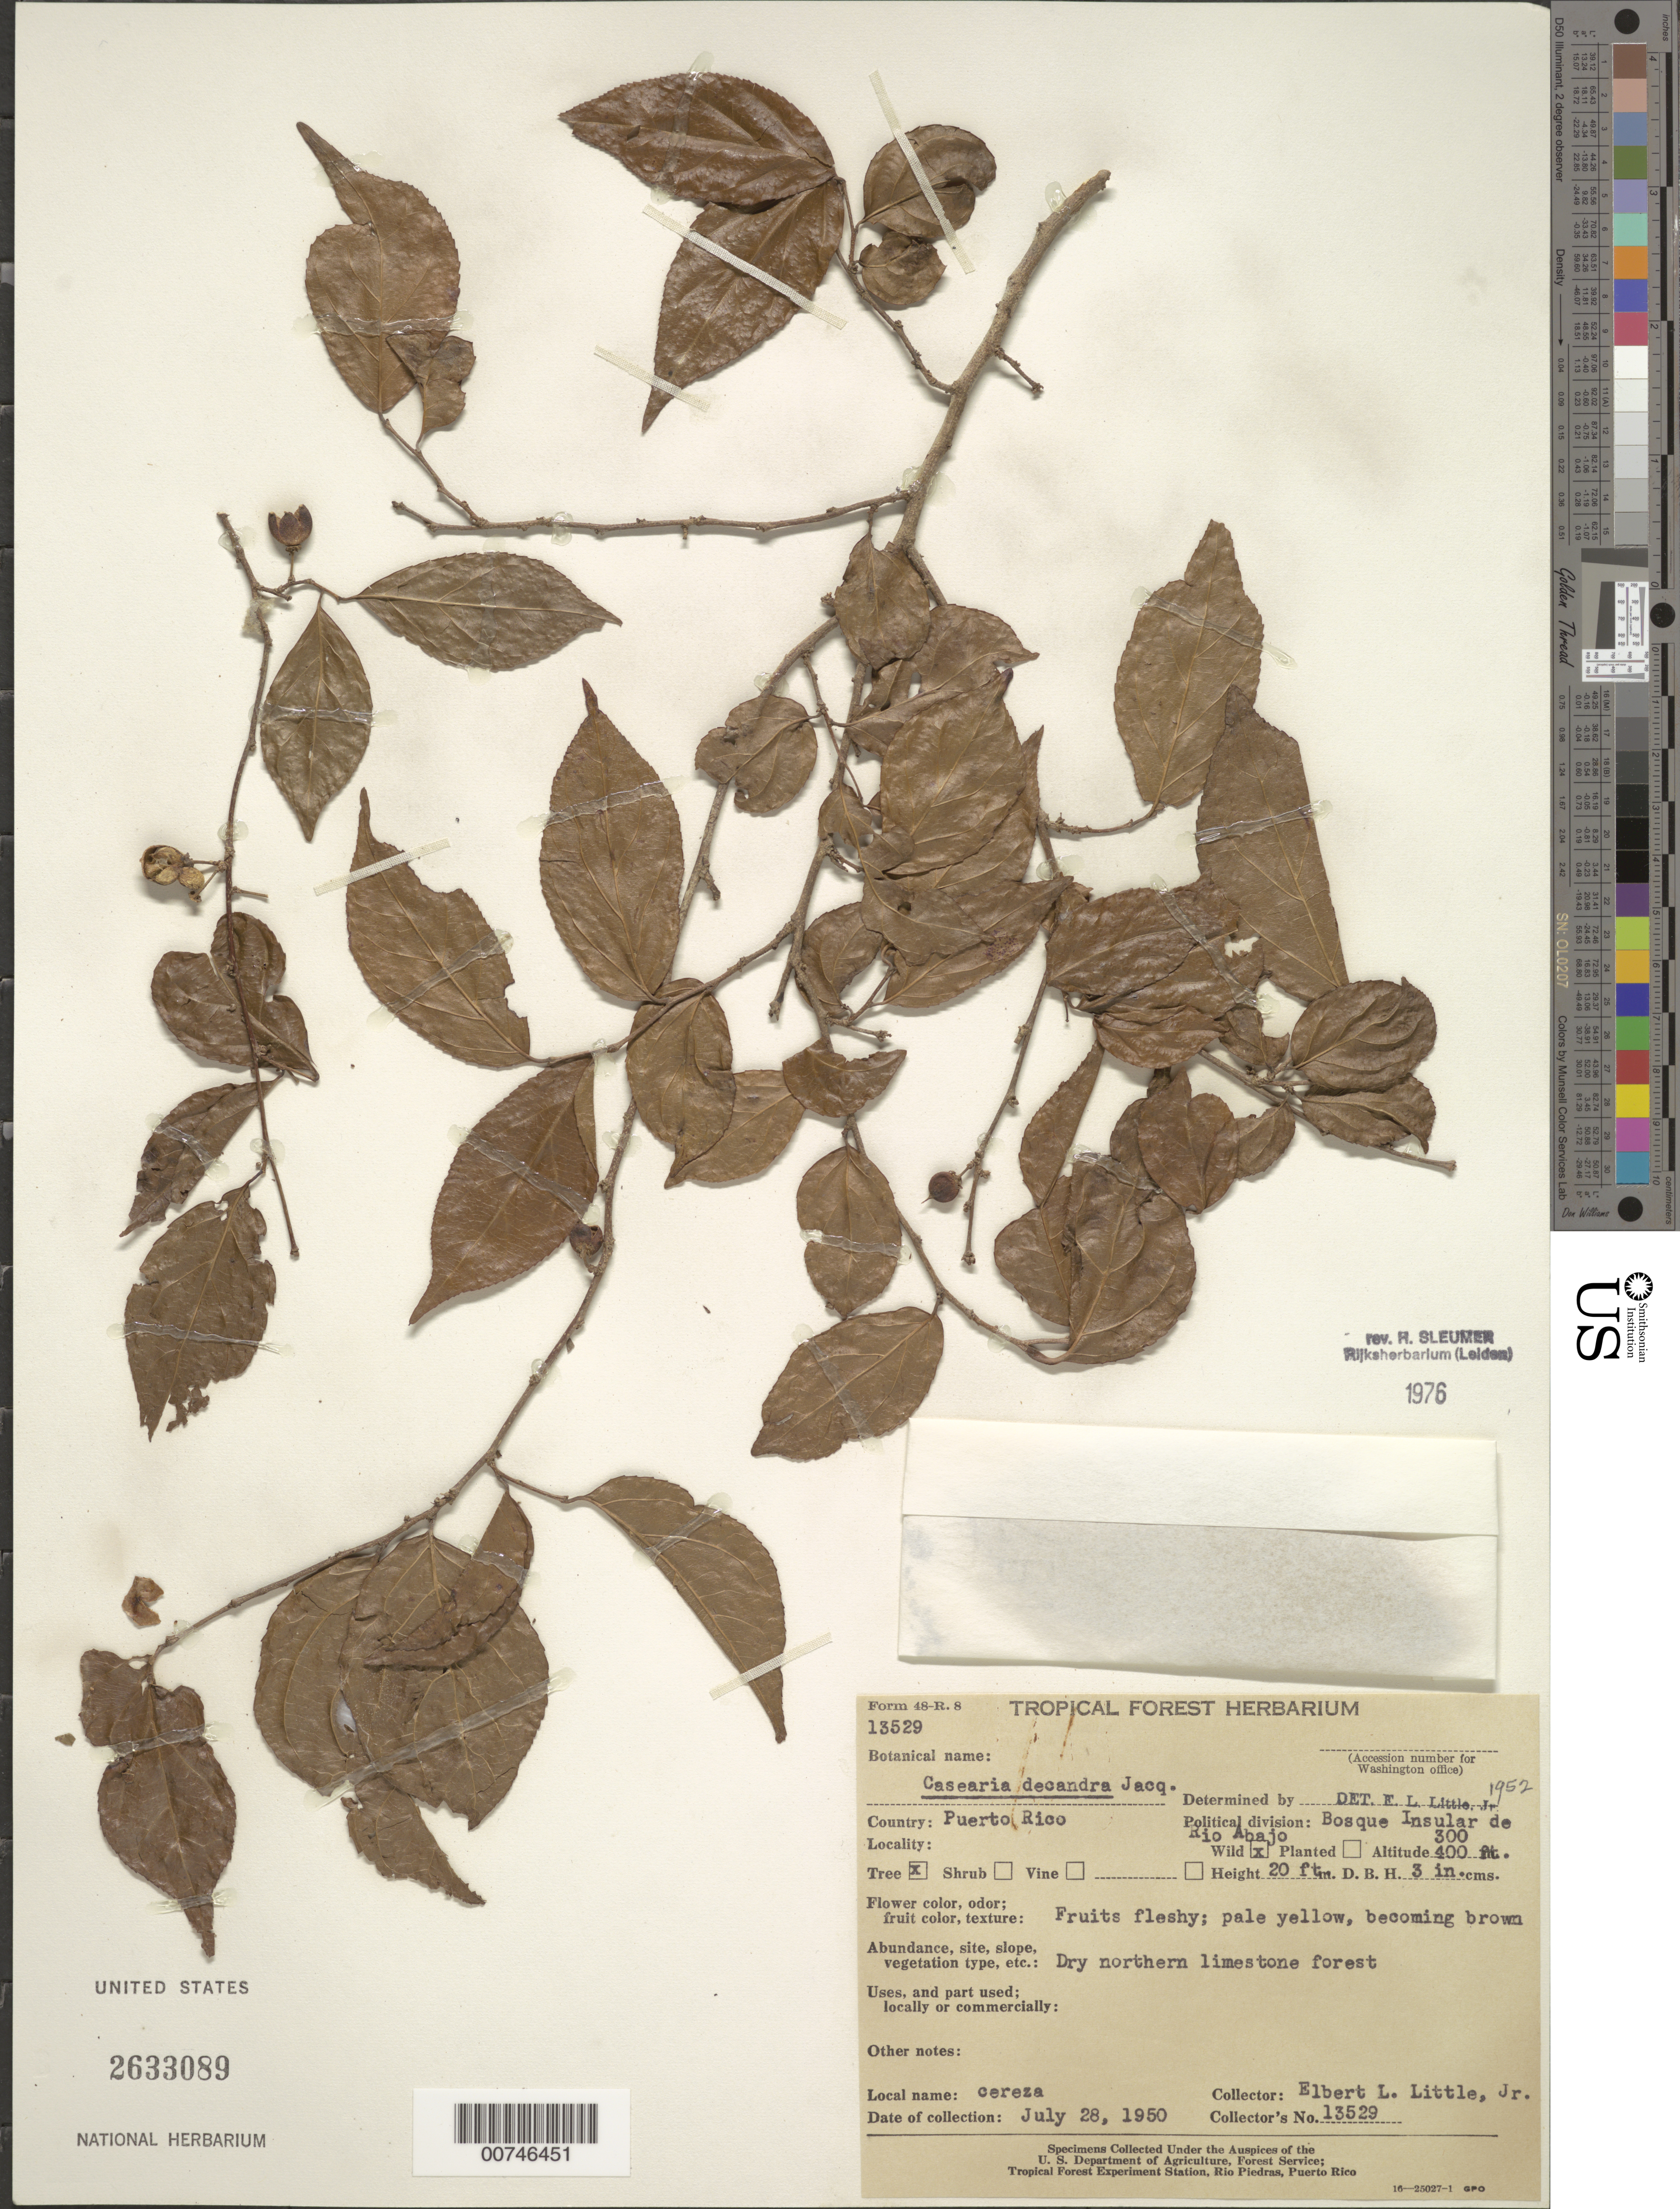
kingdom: Plantae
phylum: Tracheophyta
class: Magnoliopsida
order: Malpighiales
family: Salicaceae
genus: Casearia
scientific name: Casearia decandra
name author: Jacq.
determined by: Sleumer, H. O.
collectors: E. L. Little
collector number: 13529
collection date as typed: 28 Jul 1950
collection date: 1950-07-28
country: Puerto Rico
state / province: Arecibo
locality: Bosque Insular de Río Abajo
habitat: Dry northern limestone forest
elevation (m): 91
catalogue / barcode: US 2633089